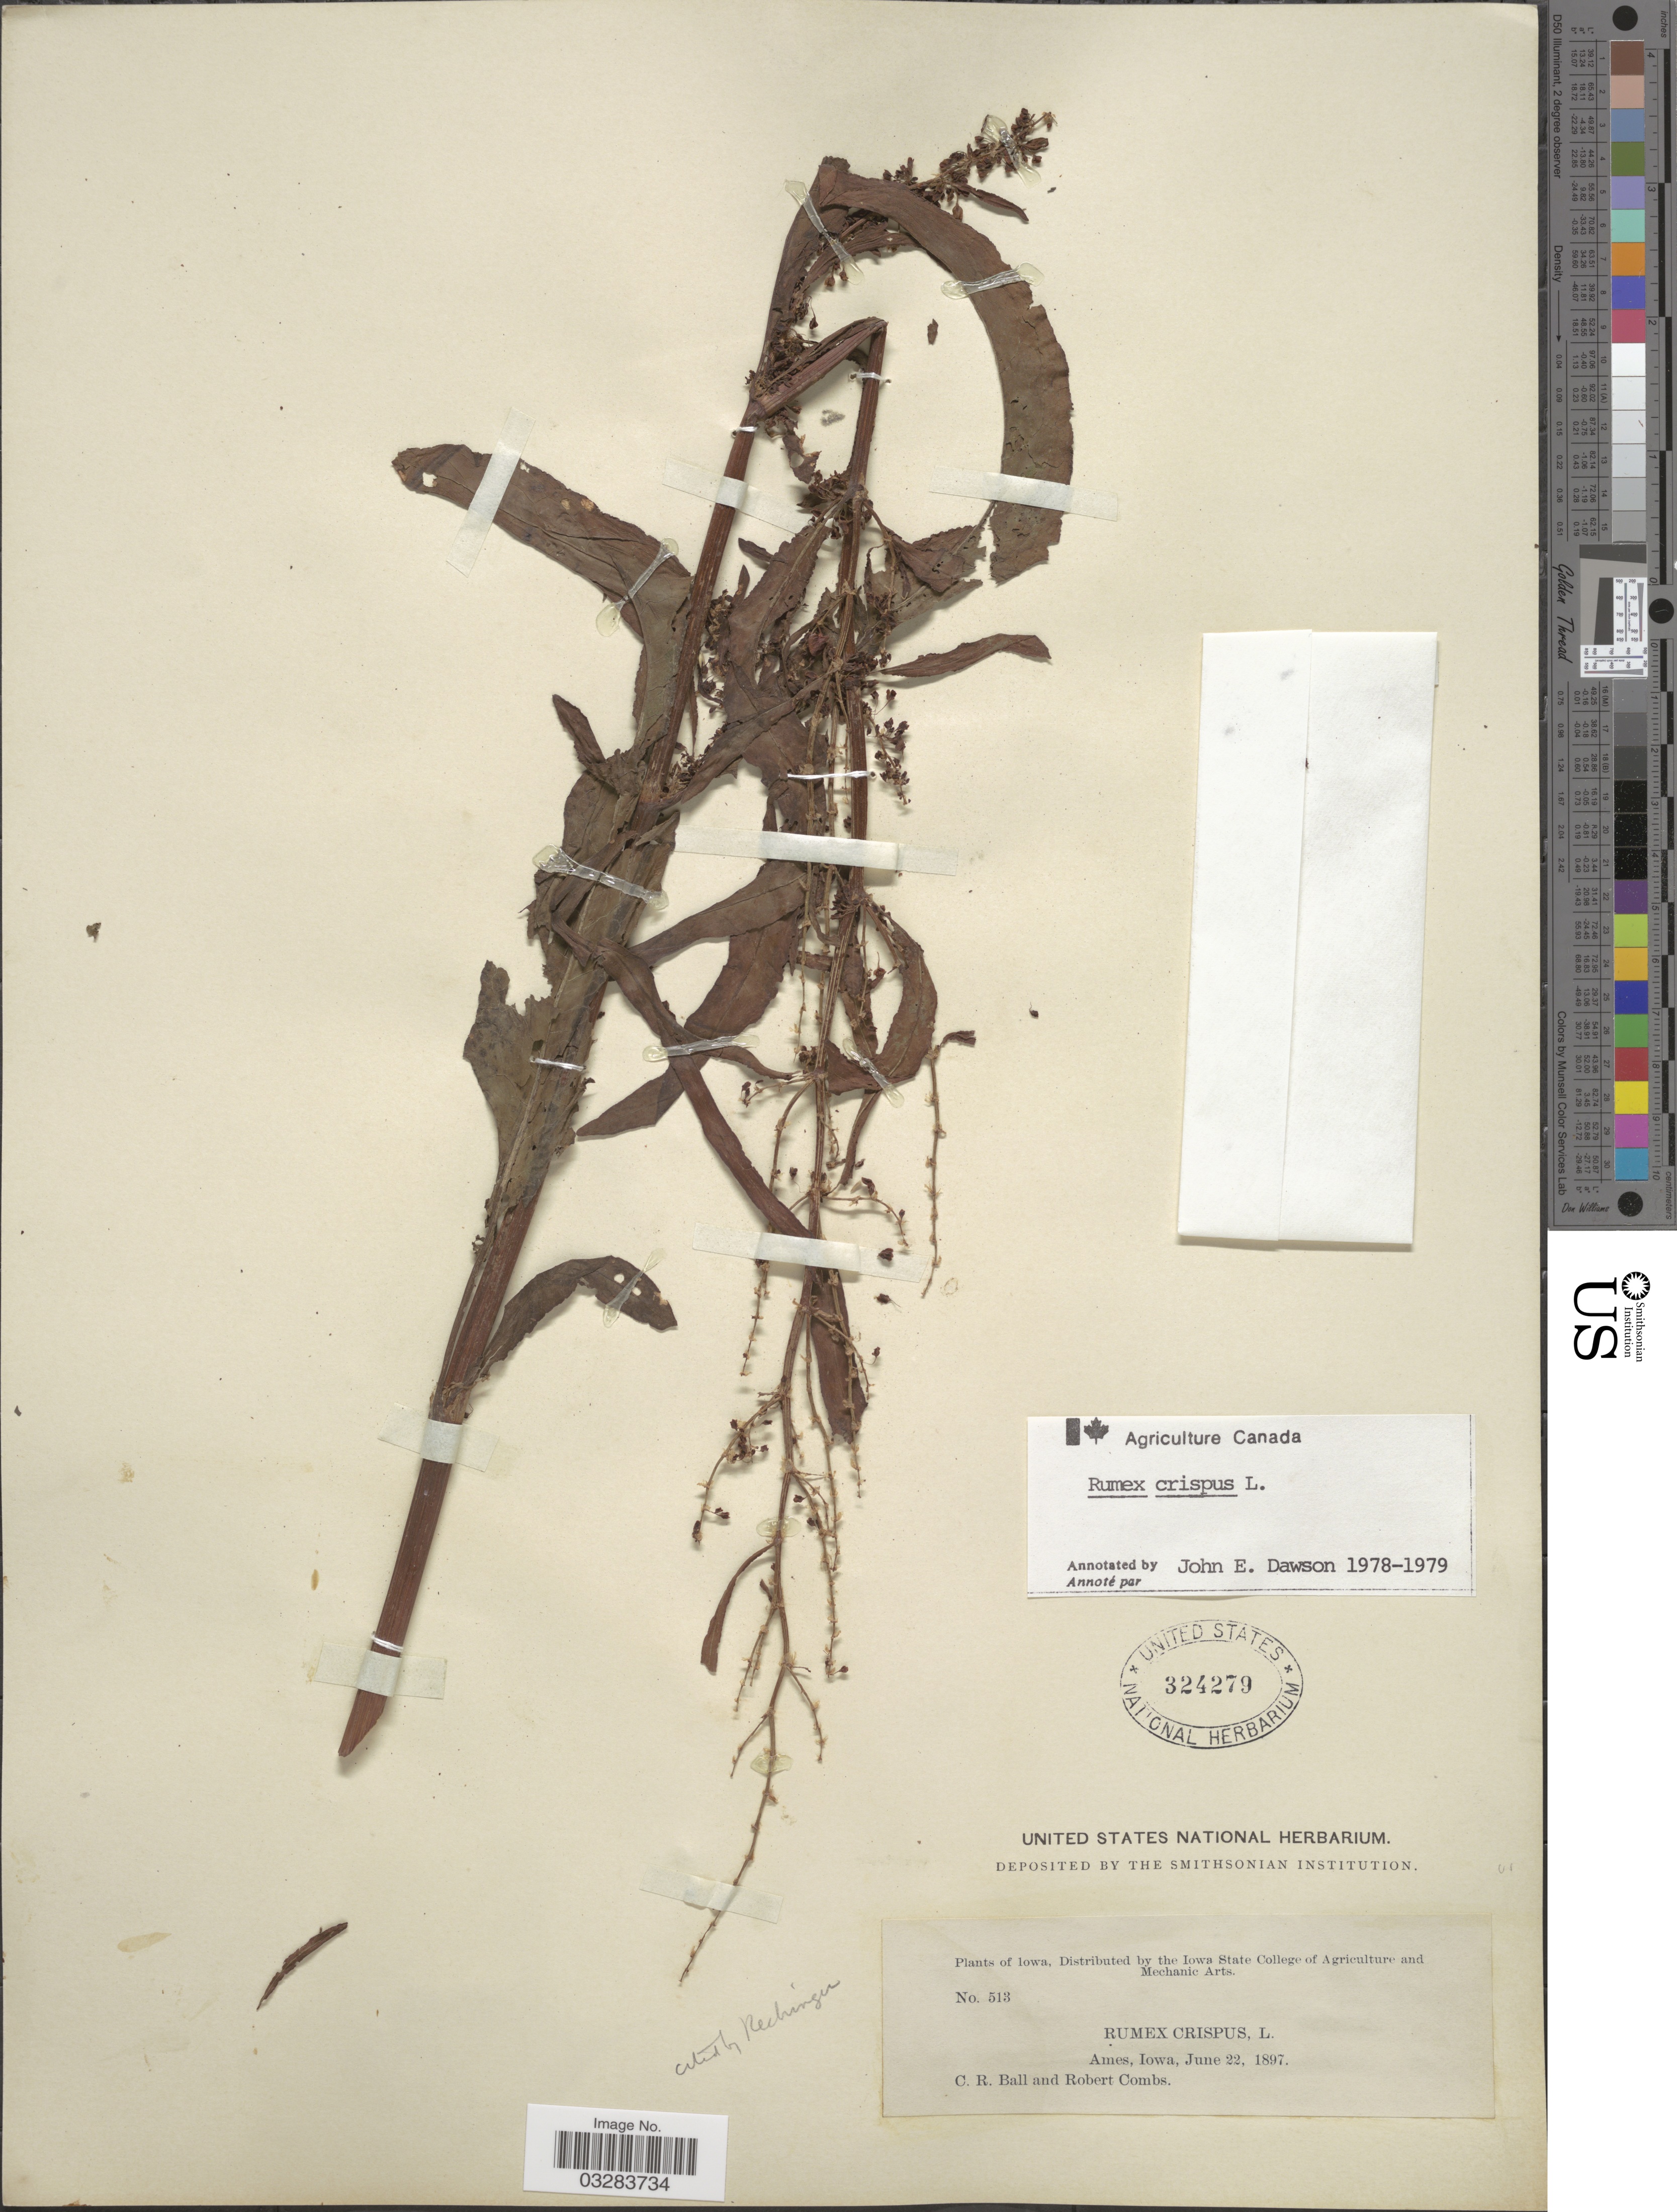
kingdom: Plantae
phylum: Tracheophyta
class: Magnoliopsida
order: Caryophyllales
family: Polygonaceae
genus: Rumex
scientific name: Rumex crispus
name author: L.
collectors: C. R. Ball & R. Combs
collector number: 513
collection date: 1897-06-22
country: United States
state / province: Iowa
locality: Ames.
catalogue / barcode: US 324279